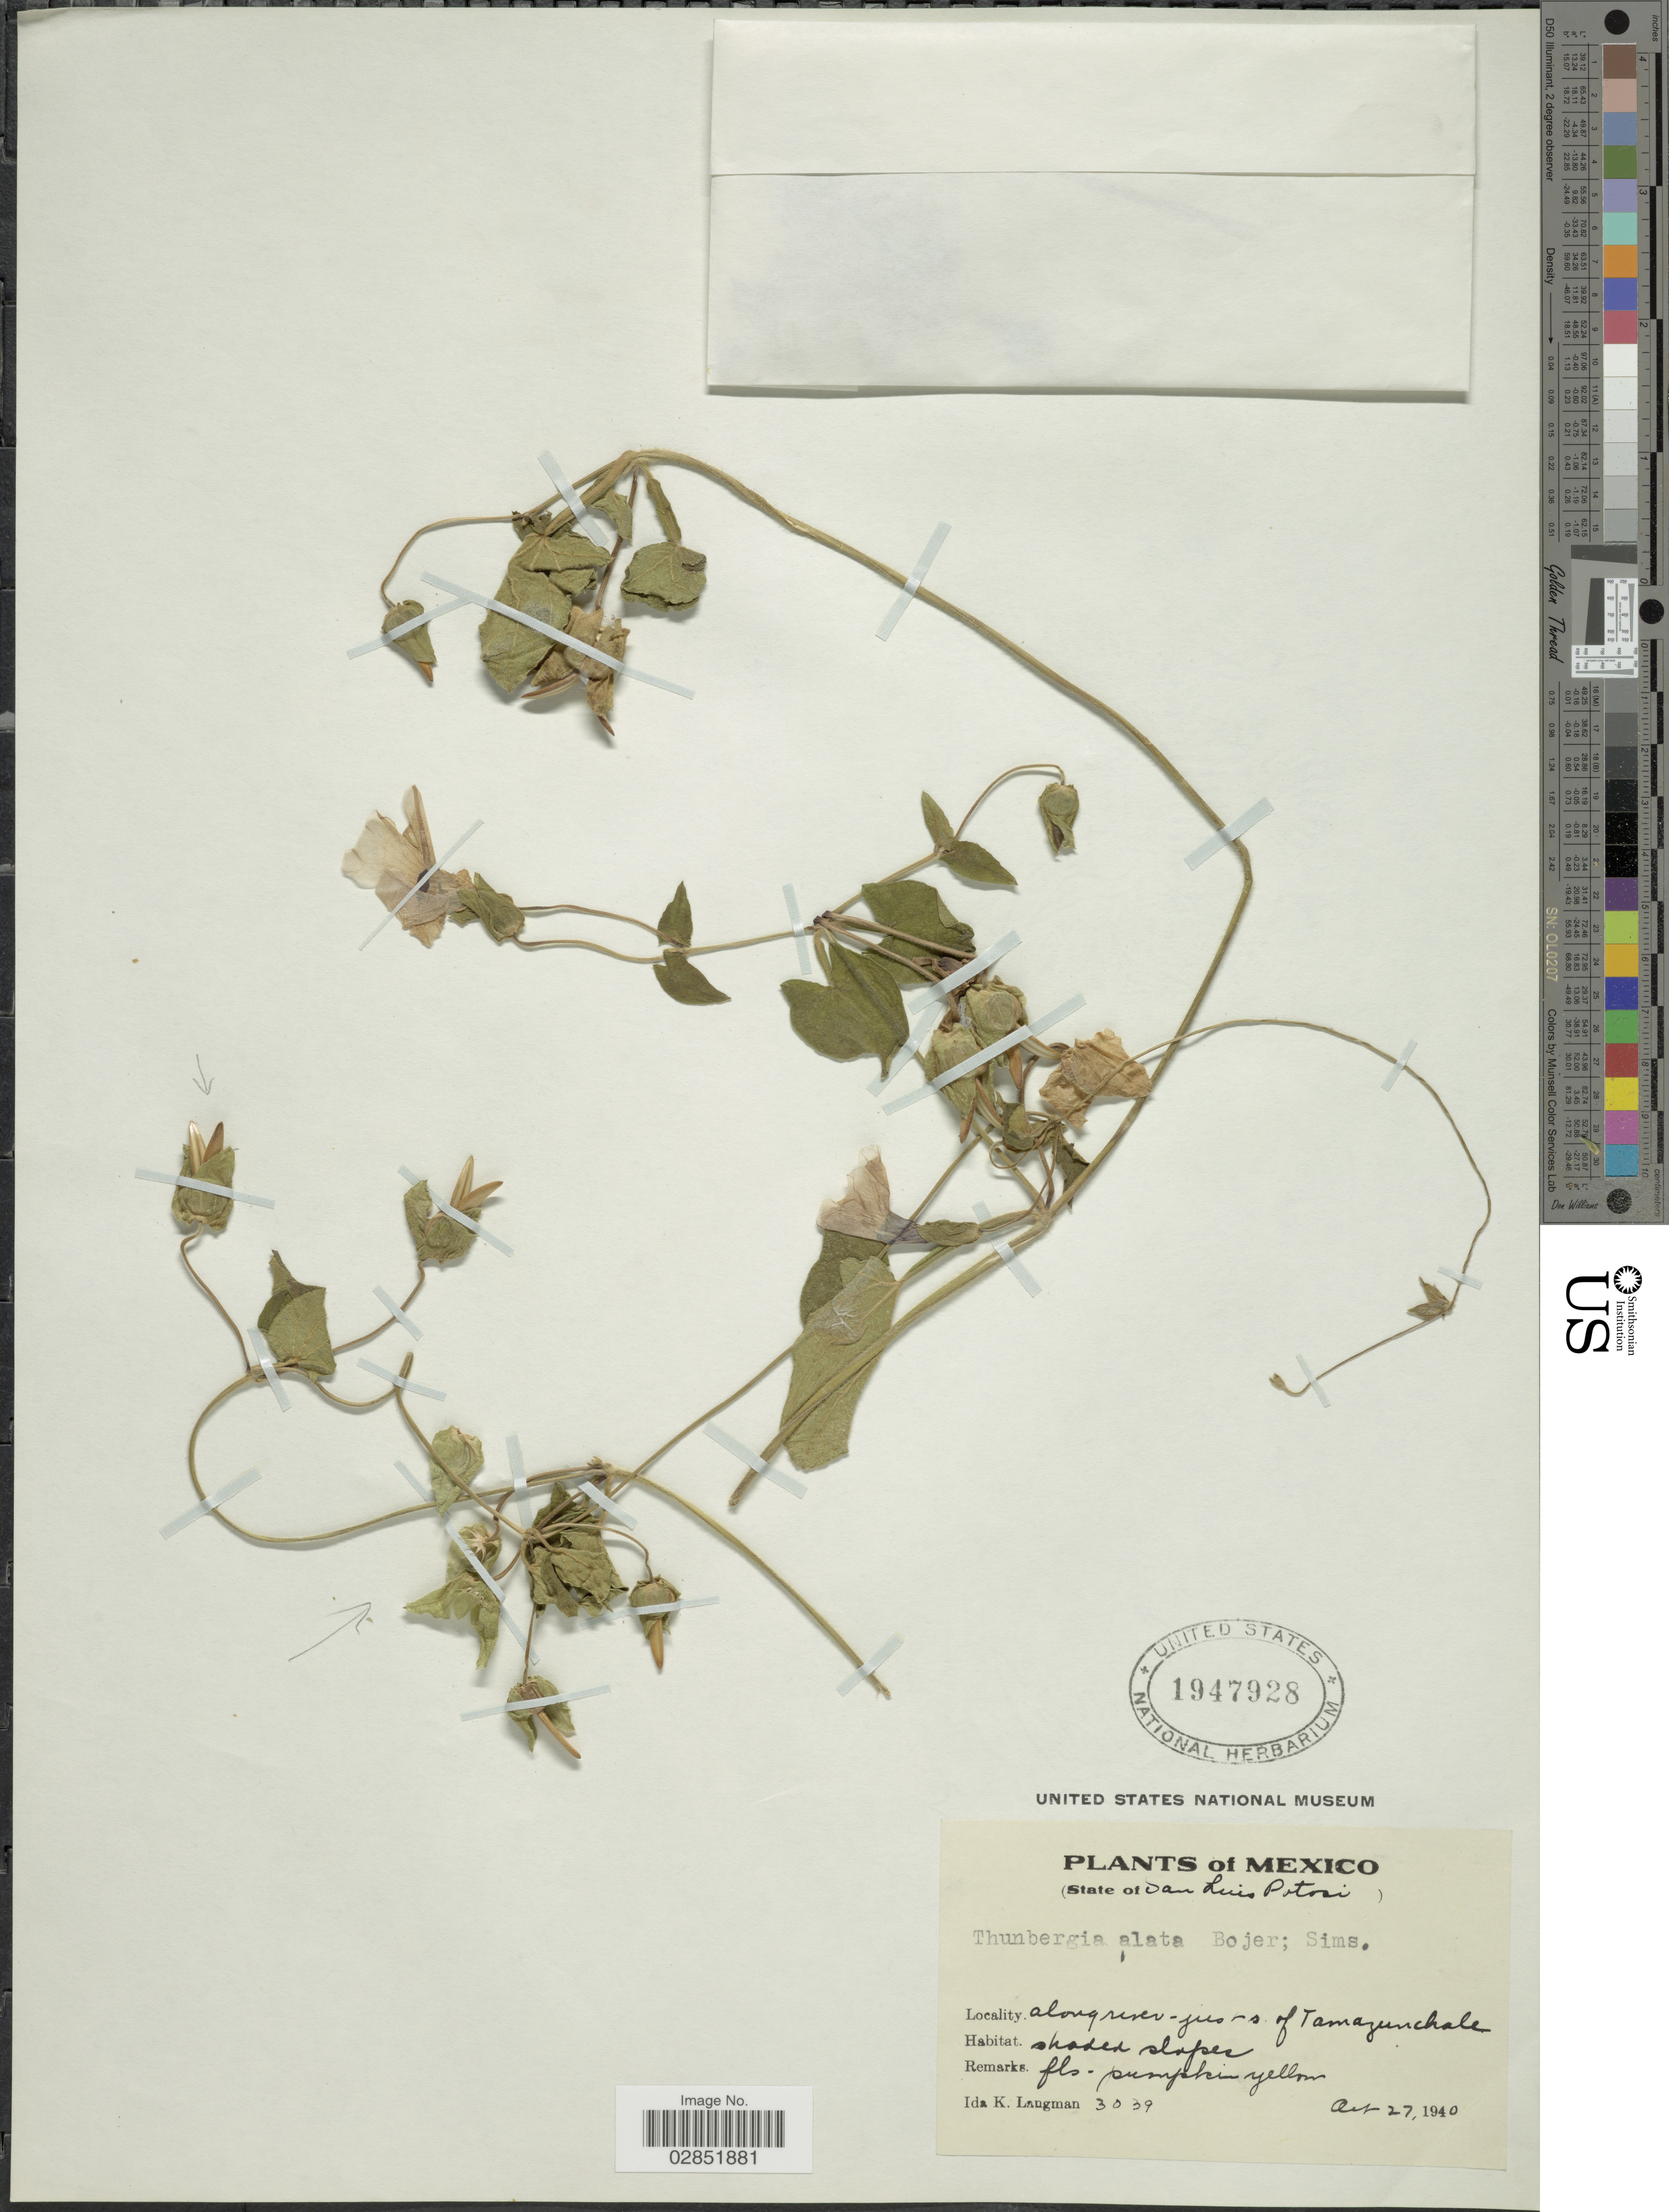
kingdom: Plantae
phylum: Tracheophyta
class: Magnoliopsida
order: Lamiales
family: Acanthaceae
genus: Thunbergia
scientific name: Thunbergia alata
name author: Bojer ex Sims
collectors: I. K. Langman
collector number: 3039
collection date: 1940-10-27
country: Mexico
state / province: San Luis Potosí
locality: Along river just s. of Tamazunchale.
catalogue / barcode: US 1947928